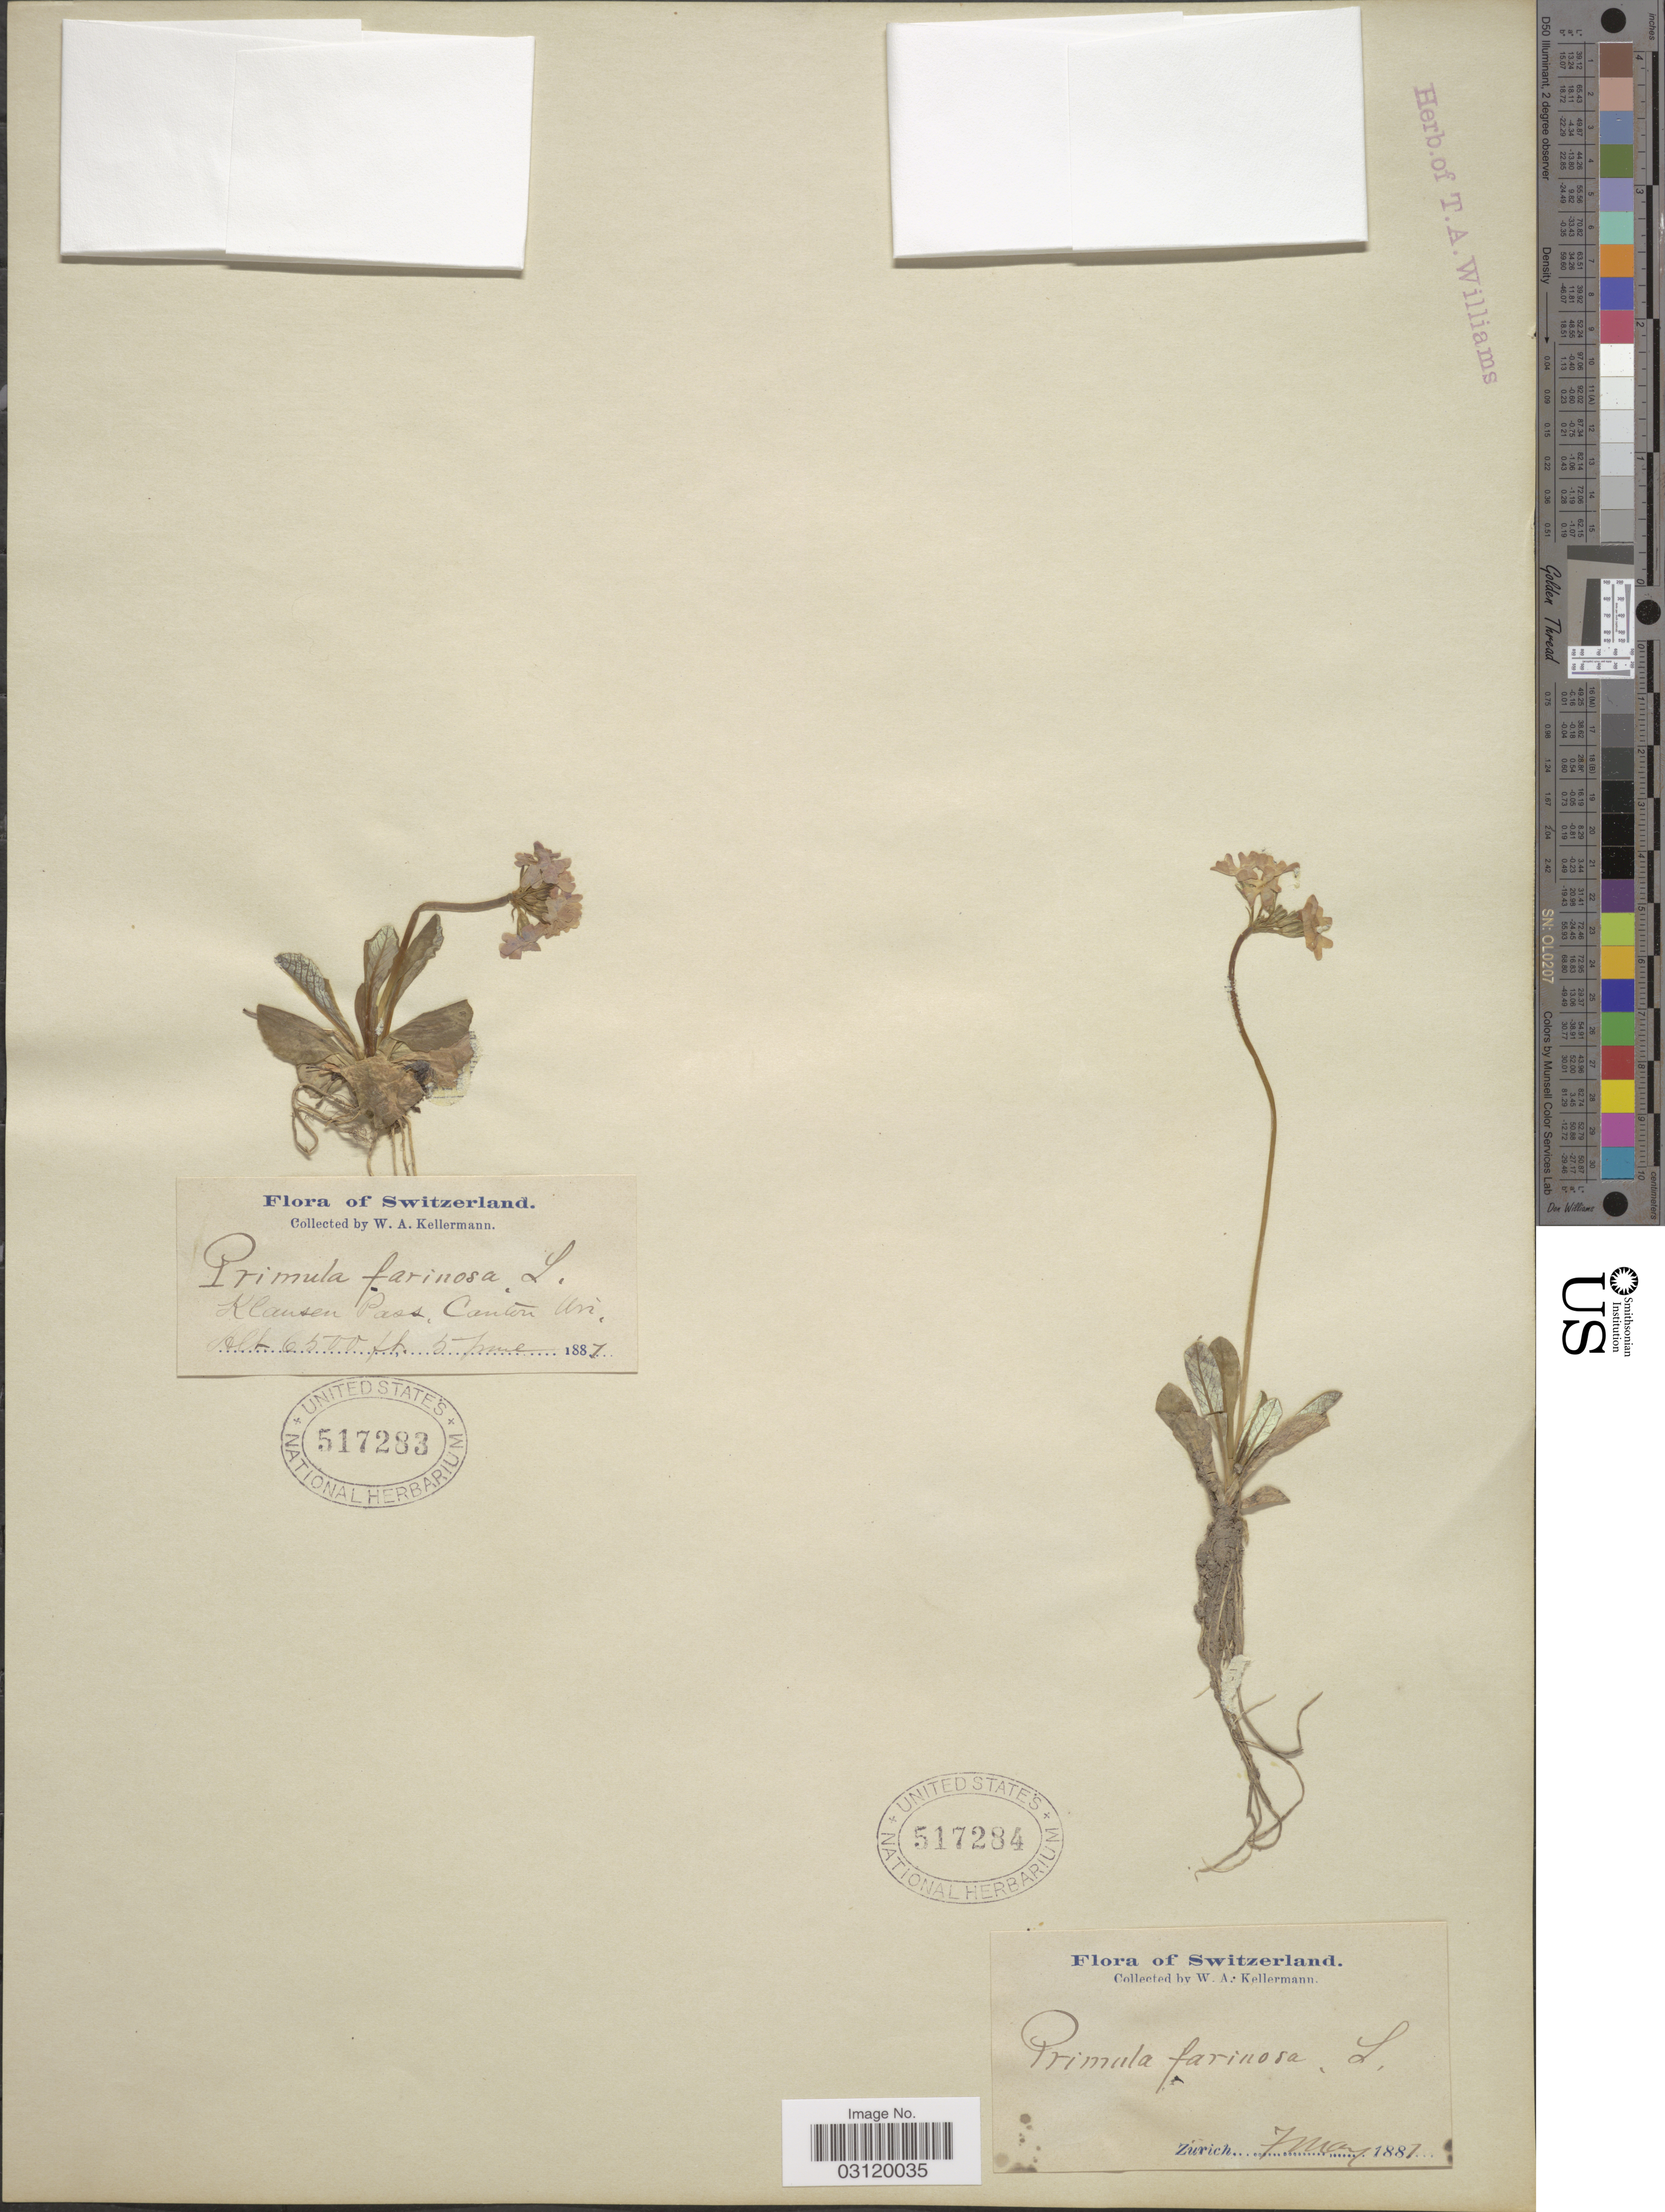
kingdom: Plantae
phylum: Tracheophyta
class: Magnoliopsida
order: Ericales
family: Primulaceae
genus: Primula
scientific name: Primula farinosa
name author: L.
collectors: W. A. Kellermann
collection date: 1887-05-07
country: Switzerland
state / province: Zurich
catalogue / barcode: US 517284-2